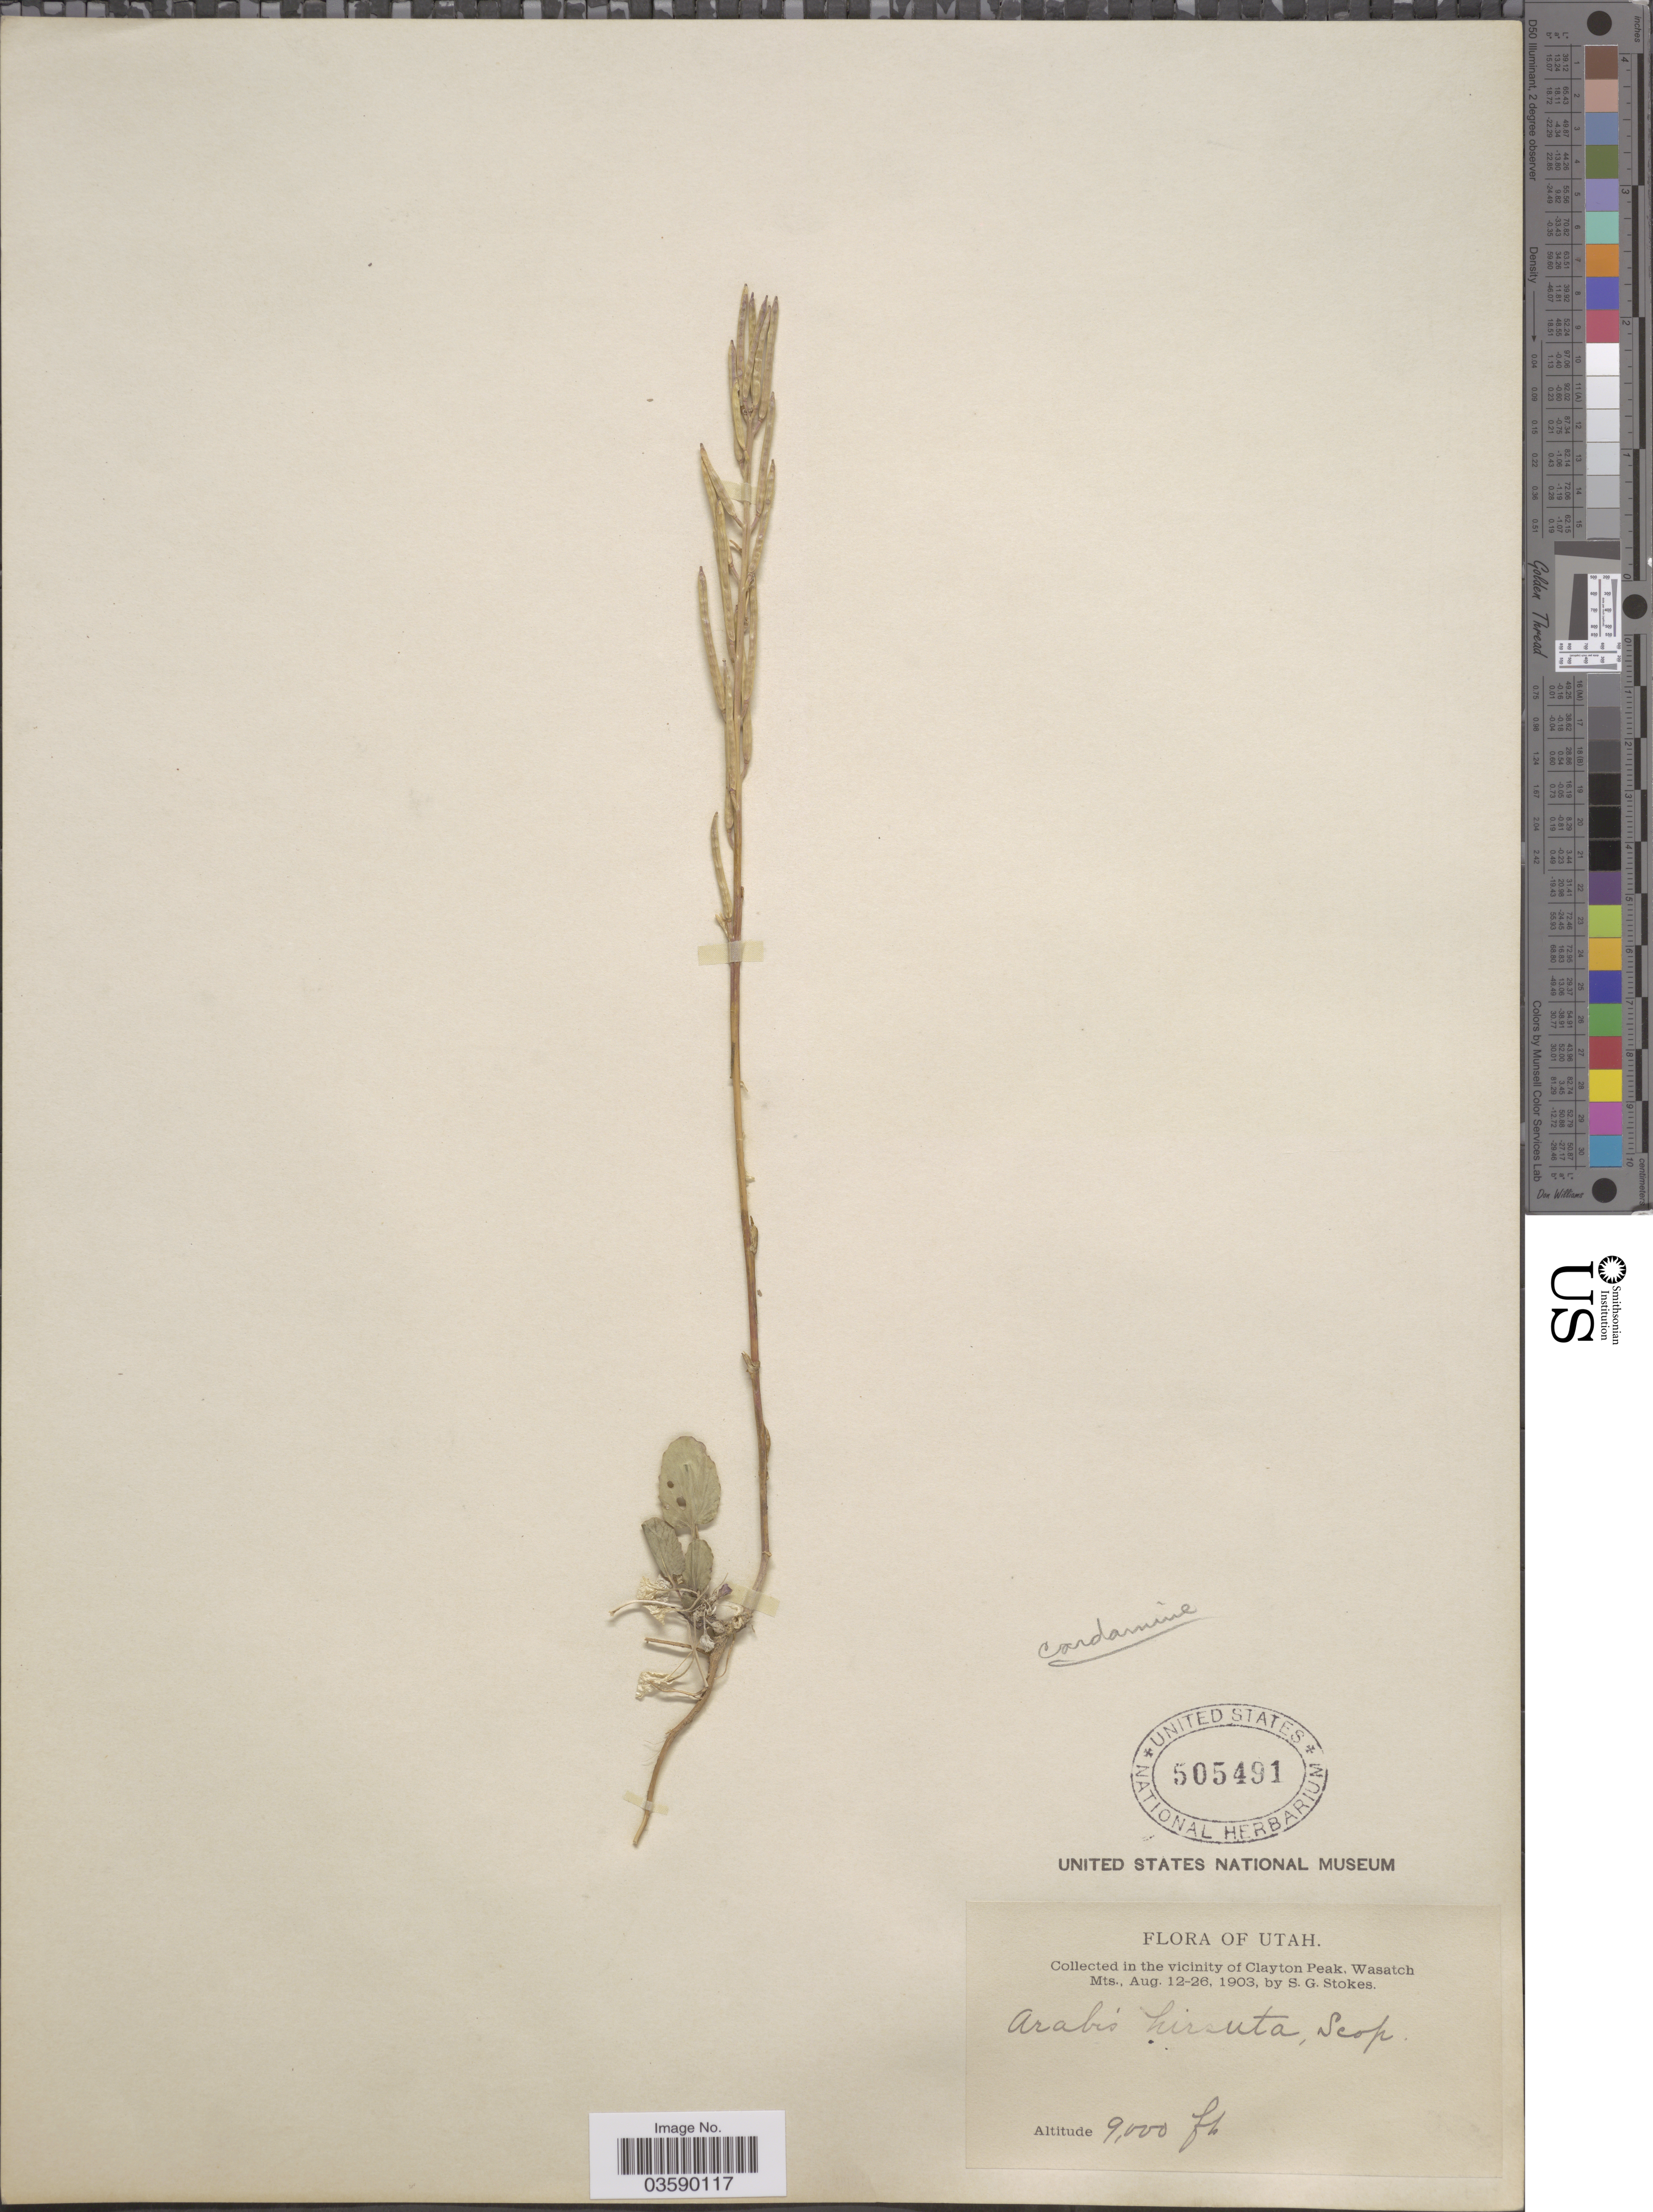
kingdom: Plantae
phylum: Tracheophyta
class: Magnoliopsida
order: Brassicales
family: Brassicaceae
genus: Cardamine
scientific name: Cardamine sp.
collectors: S. G. Stokes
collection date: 1903-08-12/1903-08-26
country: United States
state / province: Utah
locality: Vicinity of Clayton Peak, Wasatch Mts.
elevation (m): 2743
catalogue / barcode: US 505491